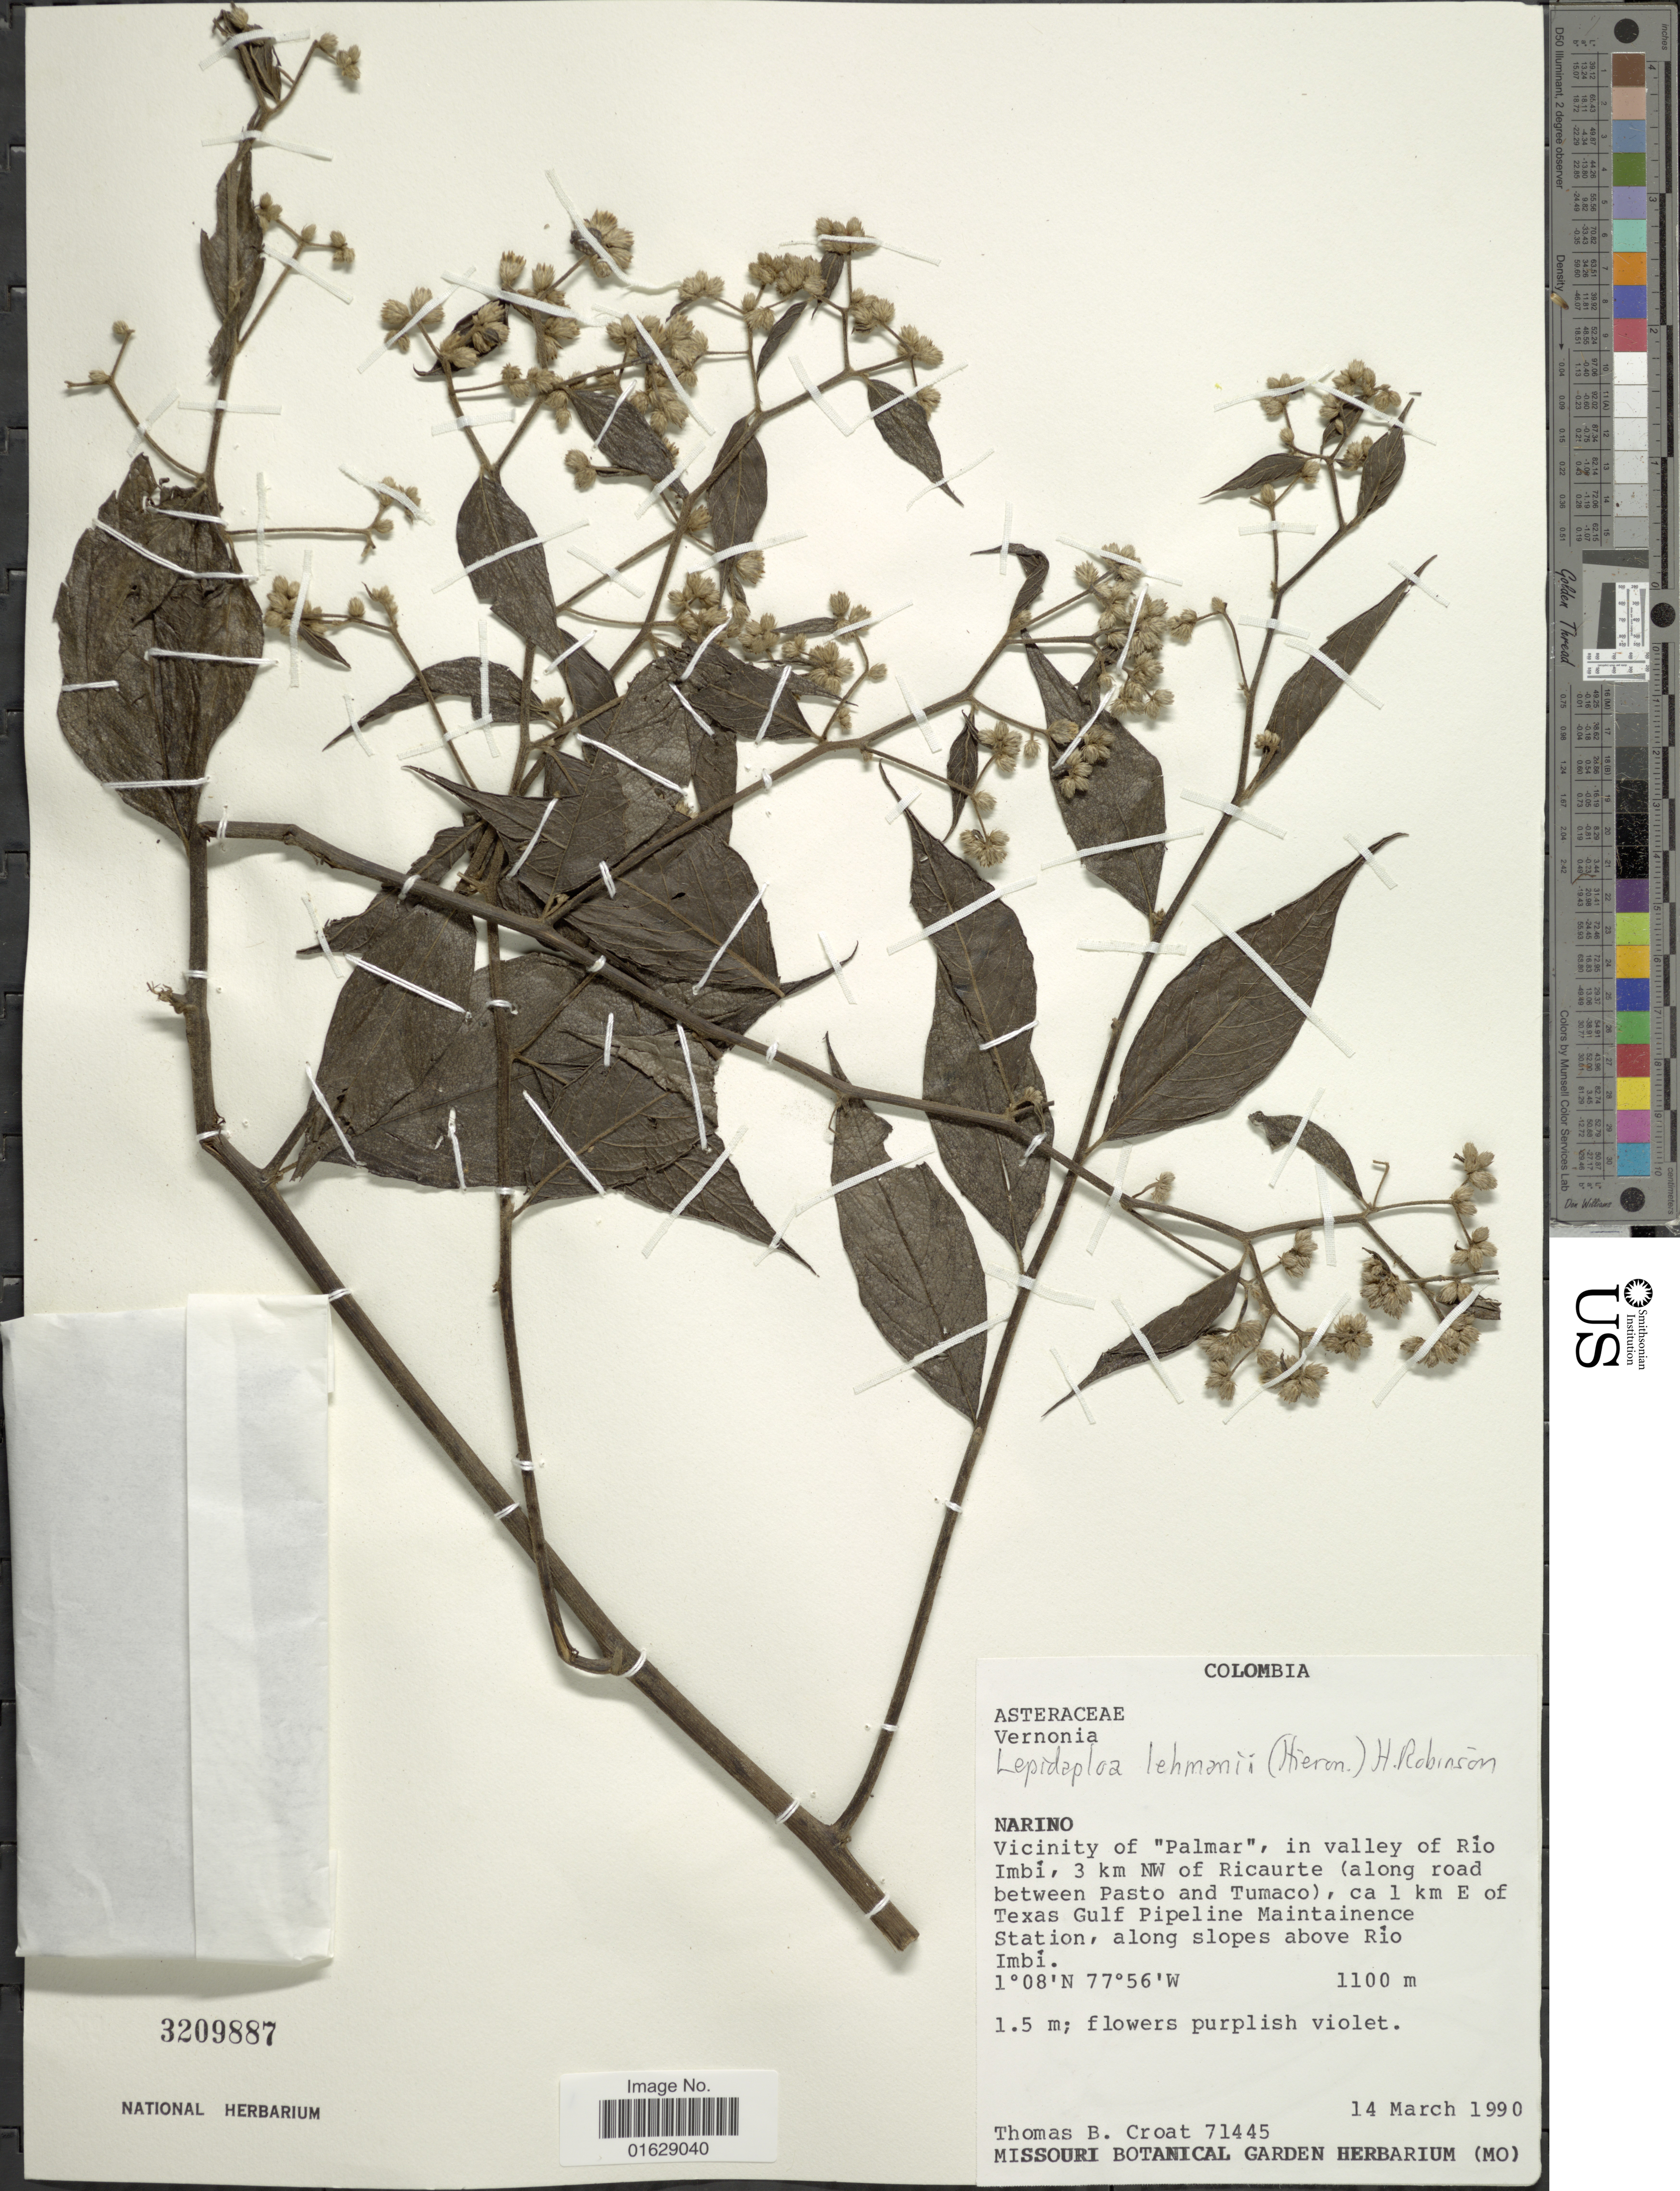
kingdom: Plantae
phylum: Tracheophyta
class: Magnoliopsida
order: Asterales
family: Asteraceae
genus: Lepidaploa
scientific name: Lepidaploa lehmannii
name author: (Hieron.) H. Rob.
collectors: T. B. Croat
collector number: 71445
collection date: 1990-03-14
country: Colombia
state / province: Nariño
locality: Vicinity of 'Palmar', in valley of Rio Imbi, 3 km NW of Ricaurte (along road between Pasto and Tumaco), ca 1 km E of Texas Gulf Pipeline Maintainence Station, along slopes above Rio Imbi.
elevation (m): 1100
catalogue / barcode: US 3209887